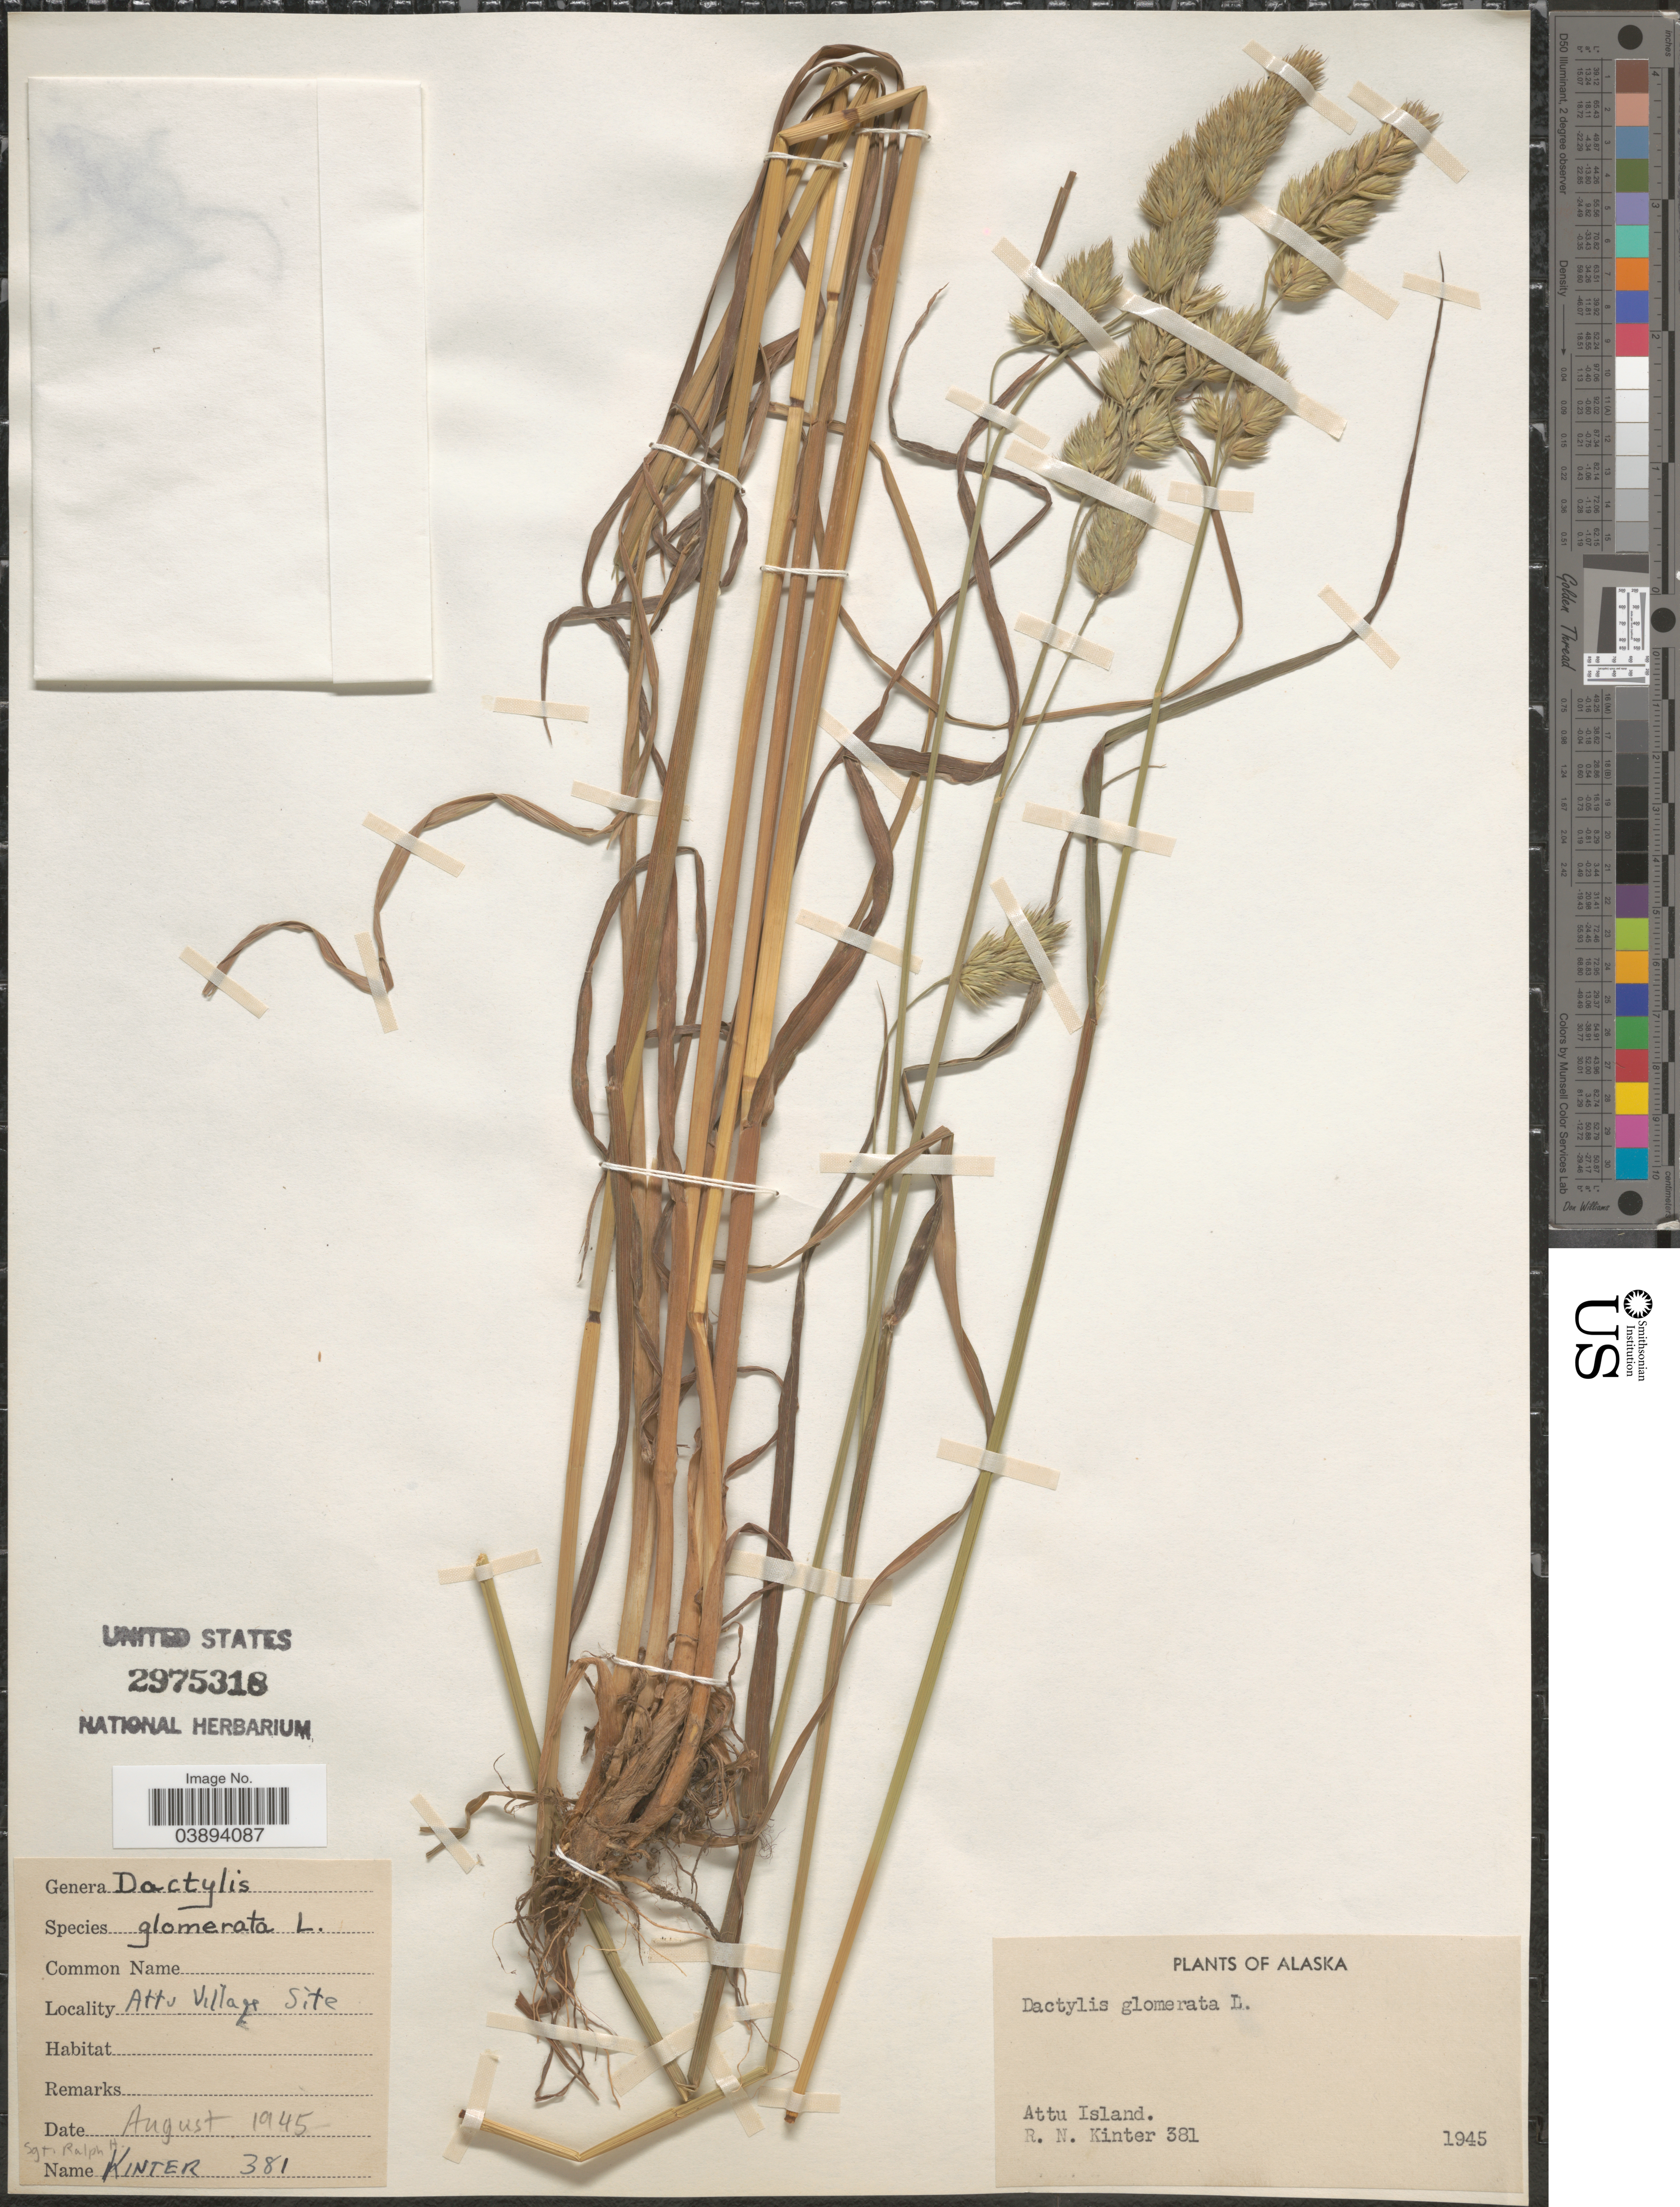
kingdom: Plantae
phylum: Tracheophyta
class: Liliopsida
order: Poales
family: Poaceae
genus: Dactylis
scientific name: Dactylis glomerata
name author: L.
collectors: R. Kinter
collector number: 381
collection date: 1945-08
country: United States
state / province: Alaska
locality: Attu Village Site. Attu Island.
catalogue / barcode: US 2975318